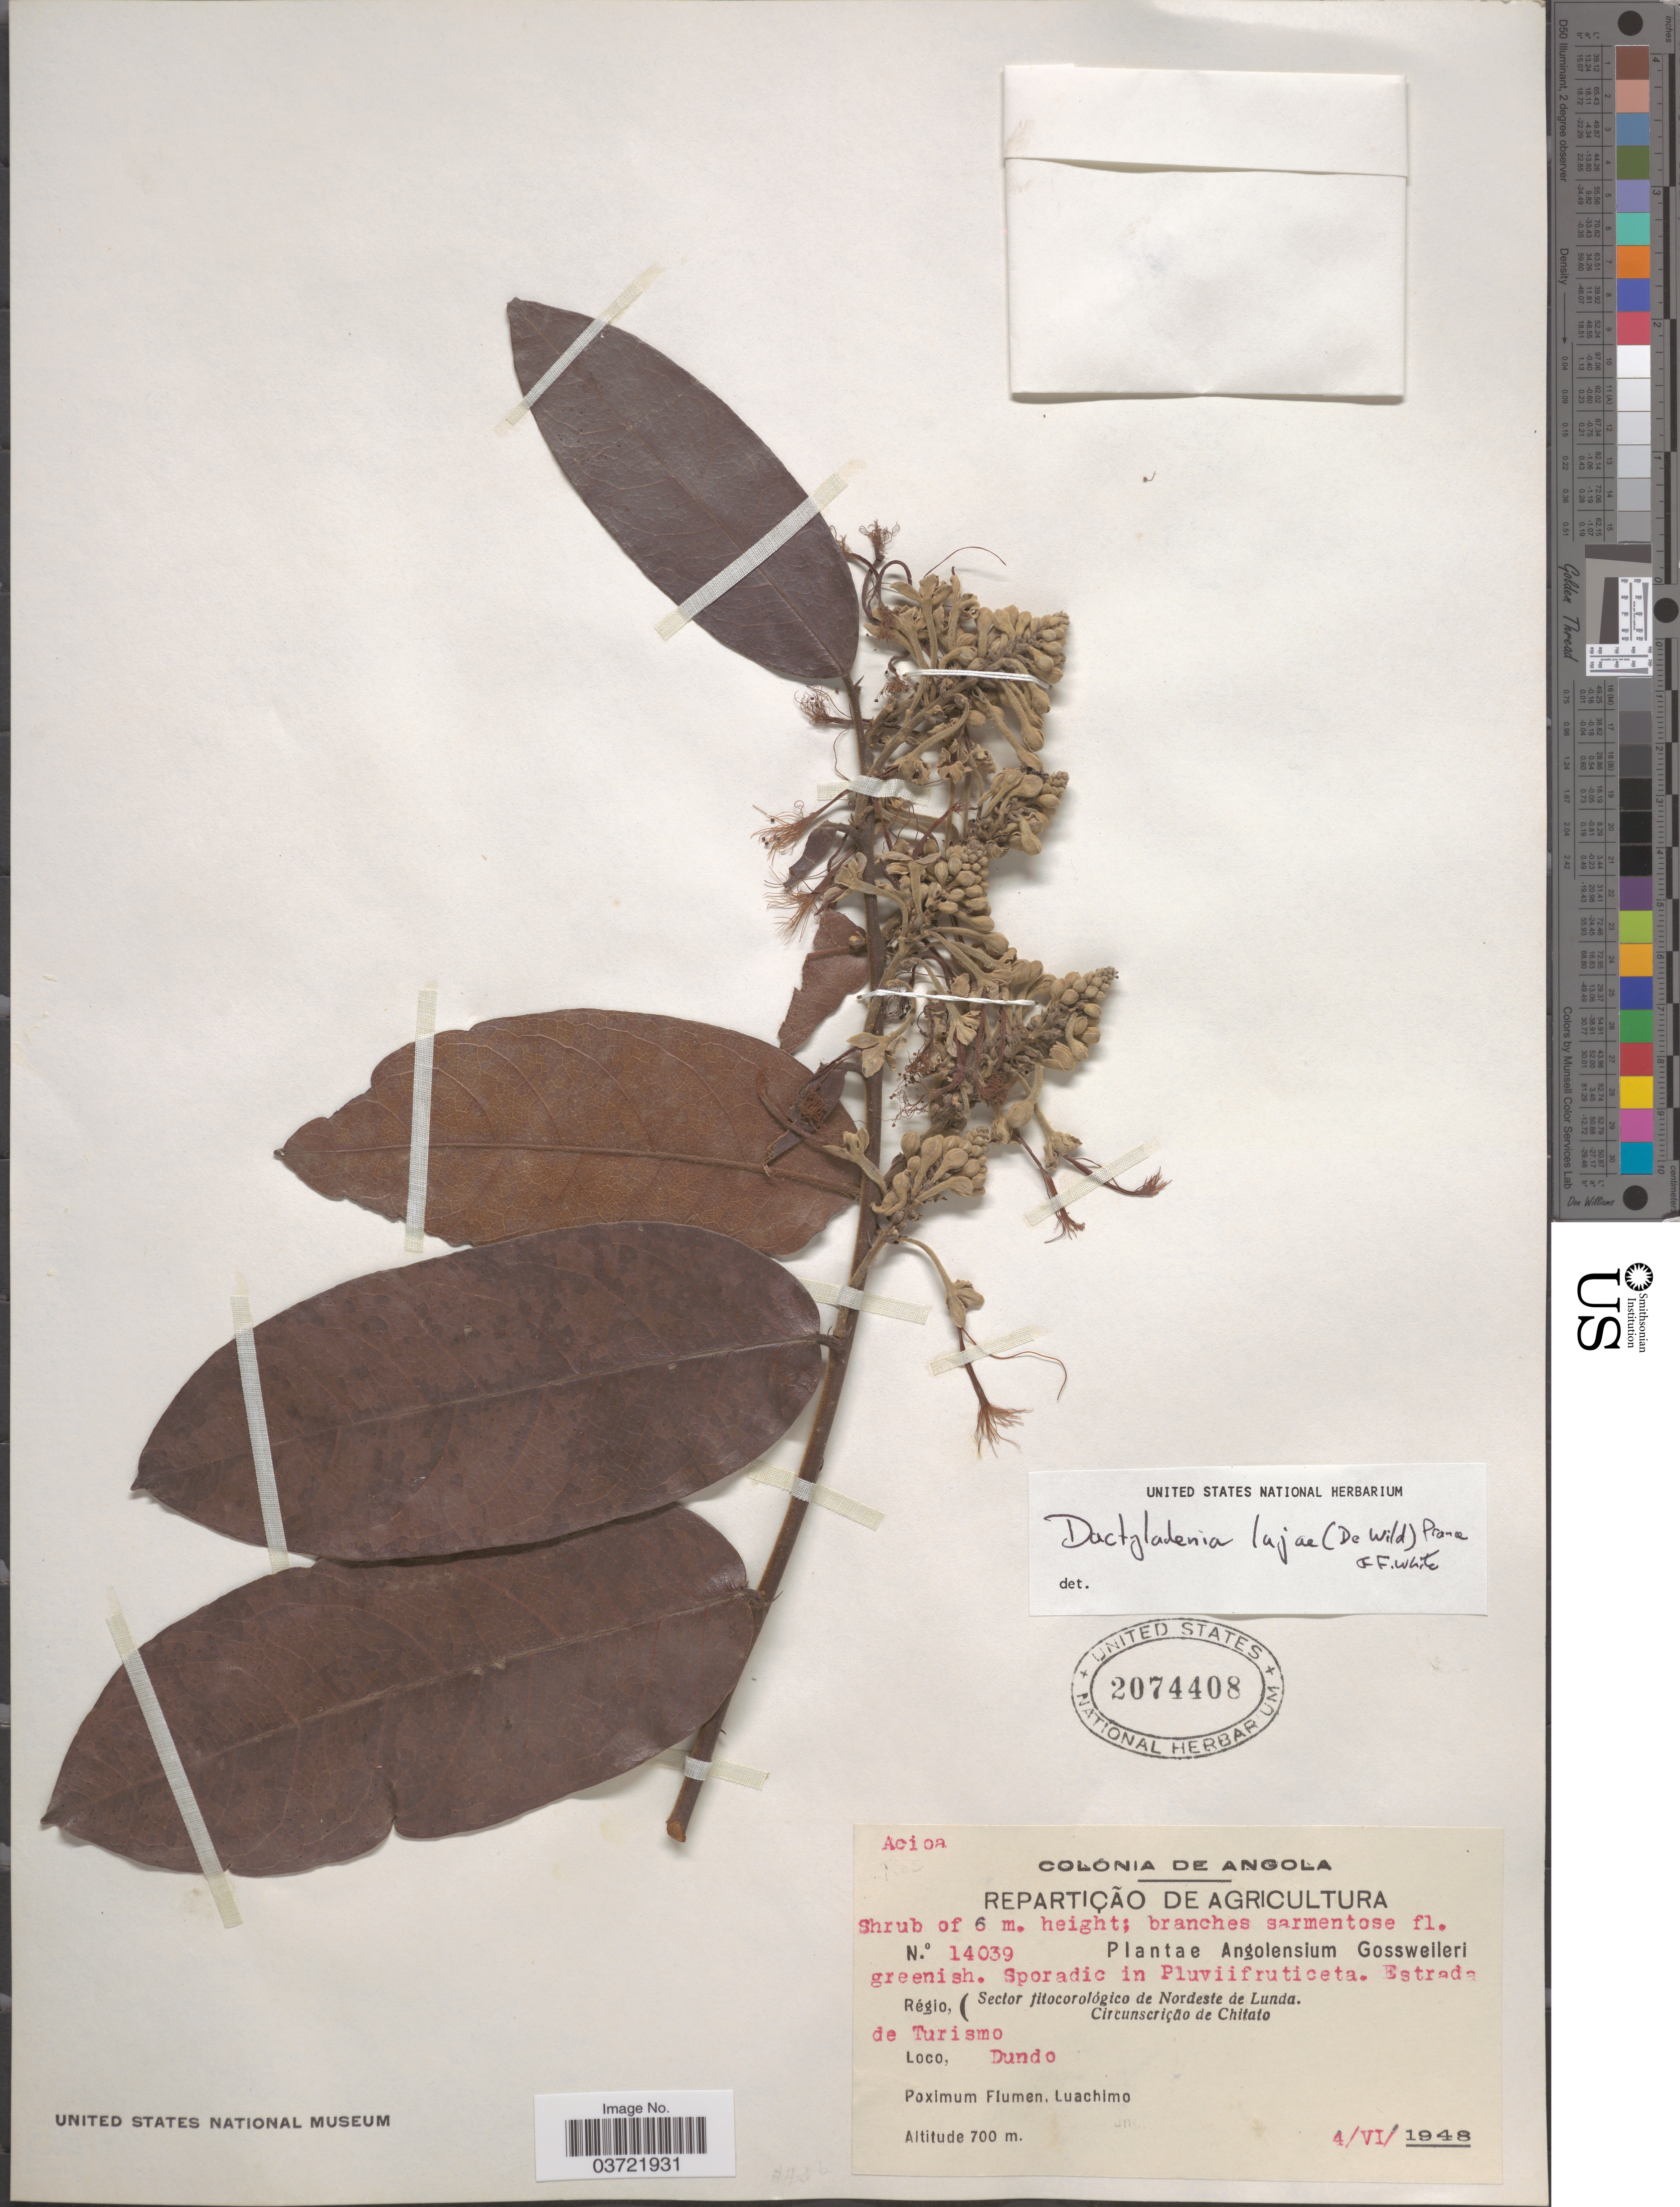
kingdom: Plantae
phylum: Tracheophyta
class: Magnoliopsida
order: Malpighiales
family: Chrysobalanaceae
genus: Dactyladenia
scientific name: Dactyladenia lujae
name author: (De Wild.) Prance & F. White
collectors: -. Gossweiler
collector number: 14039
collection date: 1948-06-04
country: Angola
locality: Régio, (Sector fitocorológico de Nordeste de Lunda. Circunscrição de Chitato de Turismo. Dundo. Luachimo.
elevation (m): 700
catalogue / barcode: US 2074408